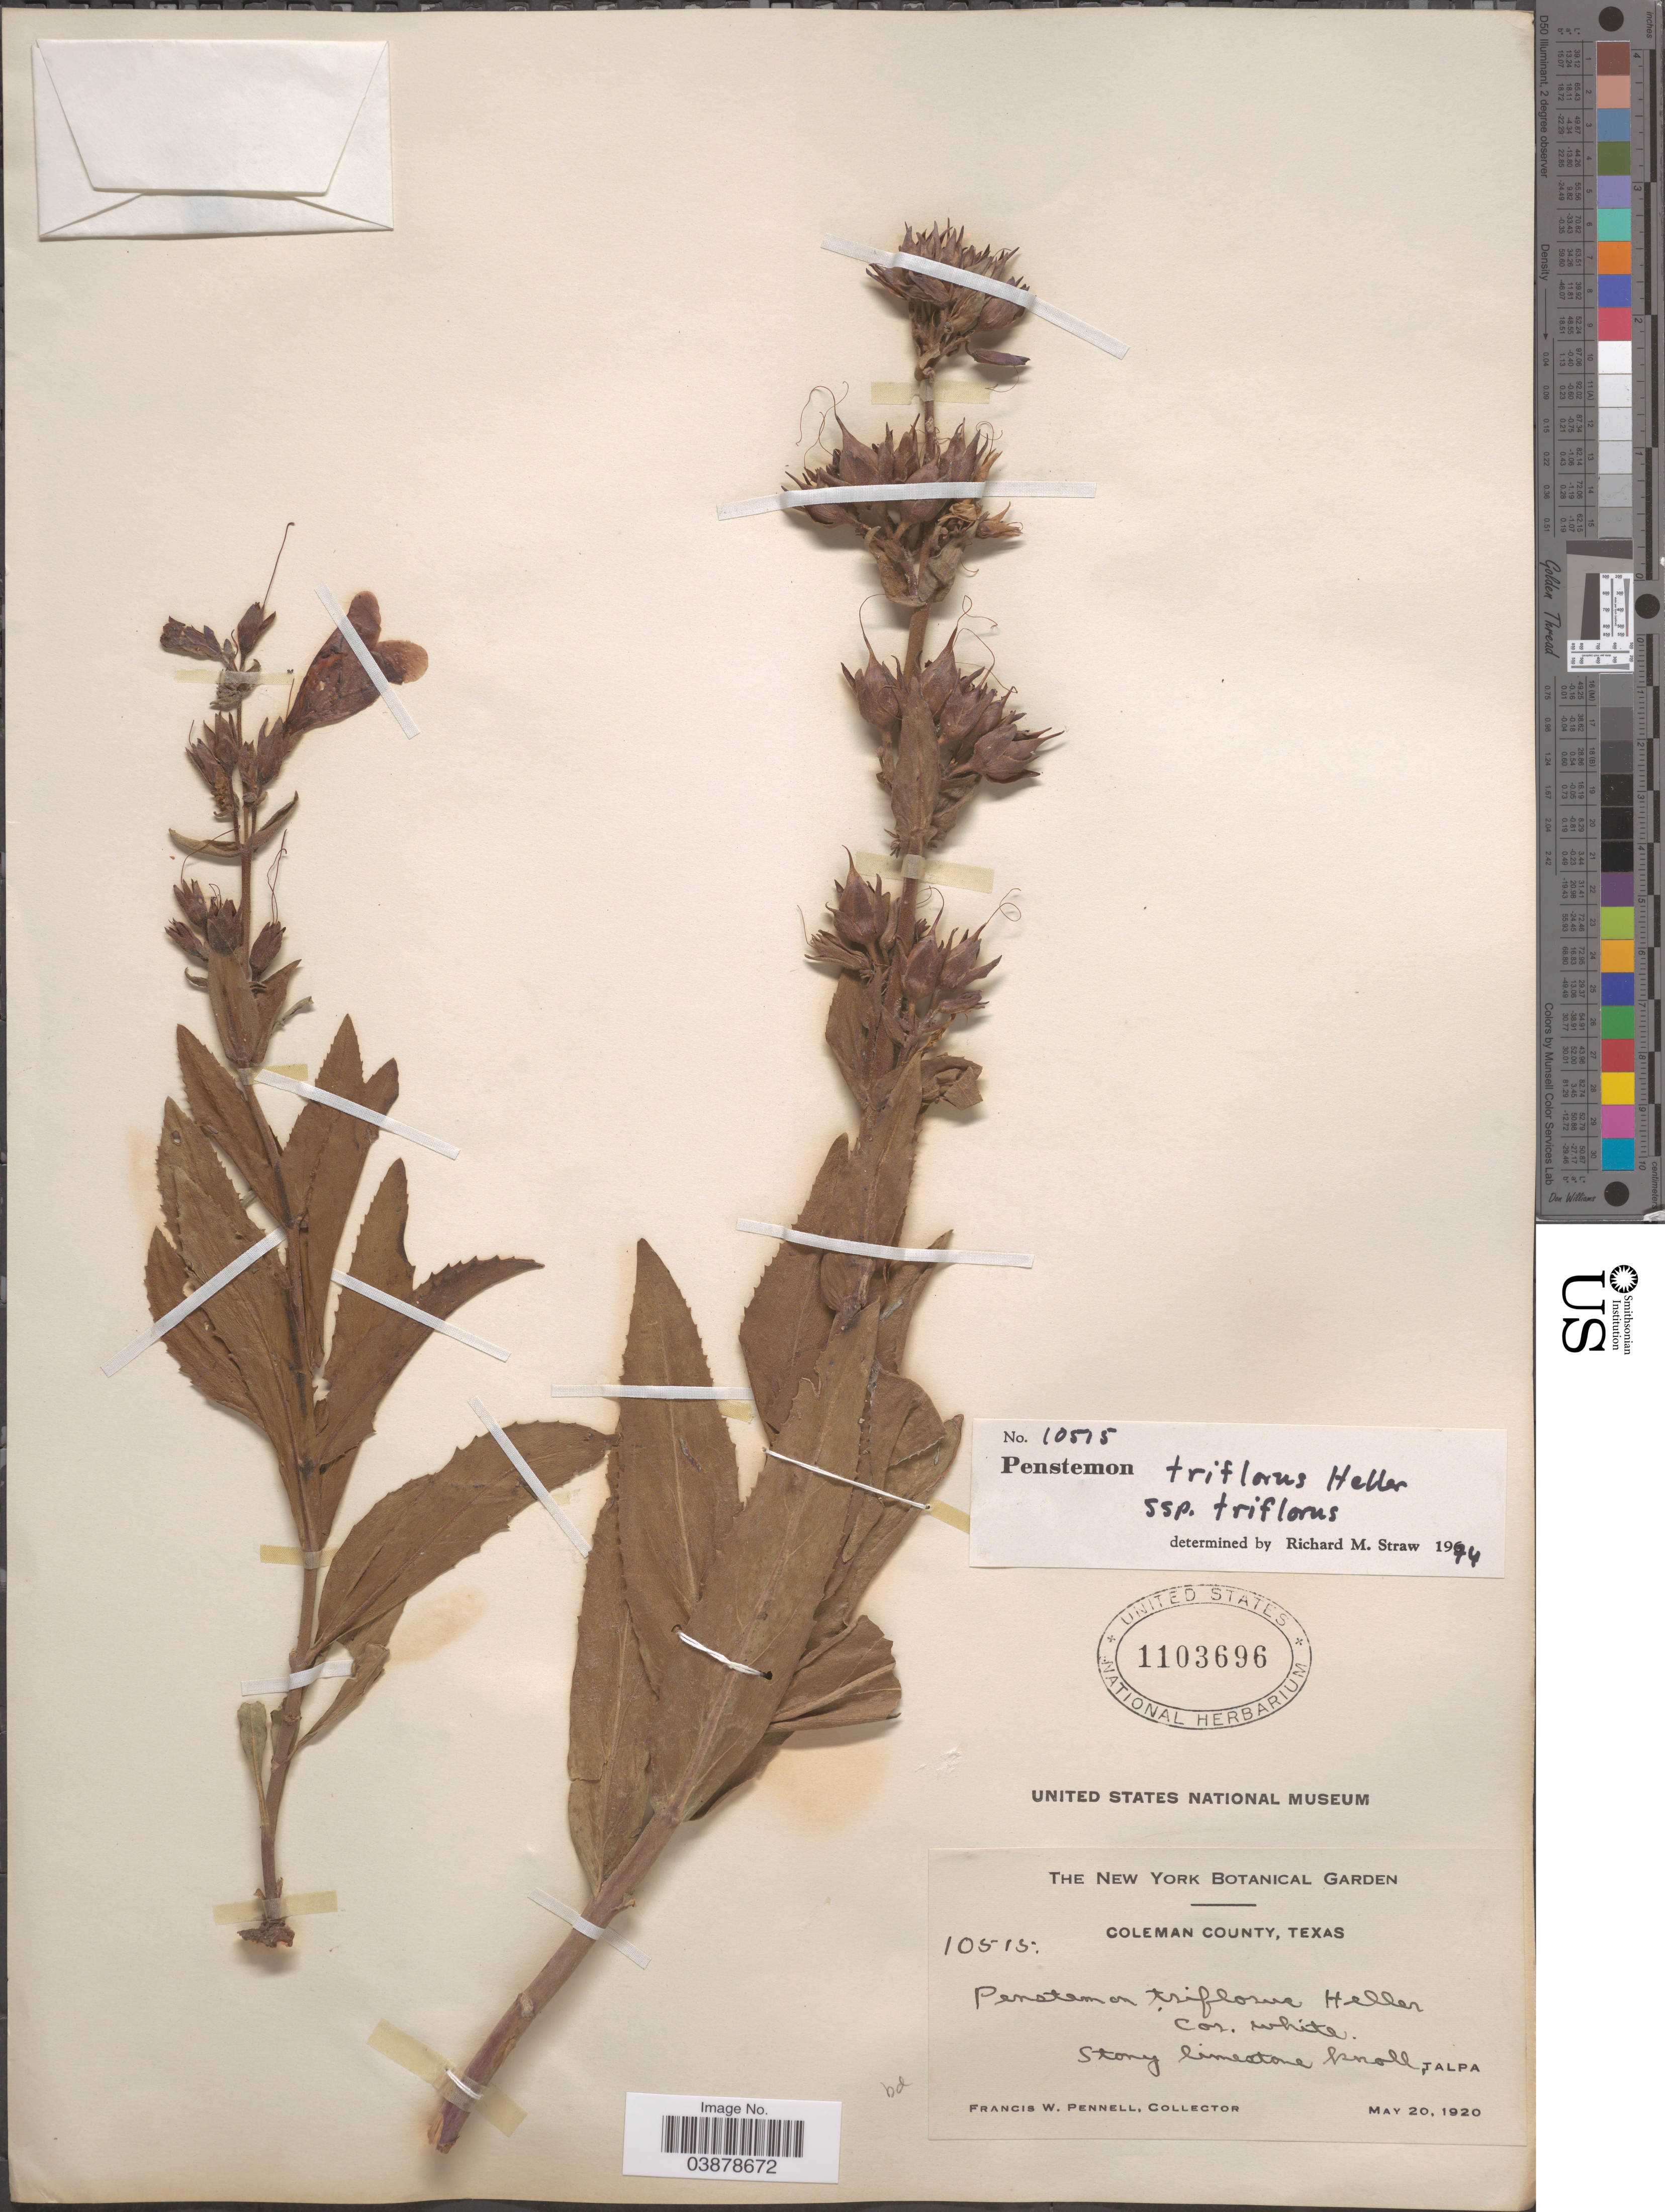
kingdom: Plantae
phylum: Tracheophyta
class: Magnoliopsida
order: Lamiales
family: Plantaginaceae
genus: Penstemon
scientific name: Penstemon triflorus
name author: A. Heller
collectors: F. W. Pennell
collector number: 10515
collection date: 1920-05-20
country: United States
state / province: Texas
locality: Coleman County. Stony limestone knoll, Talpa.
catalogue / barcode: US 1103696